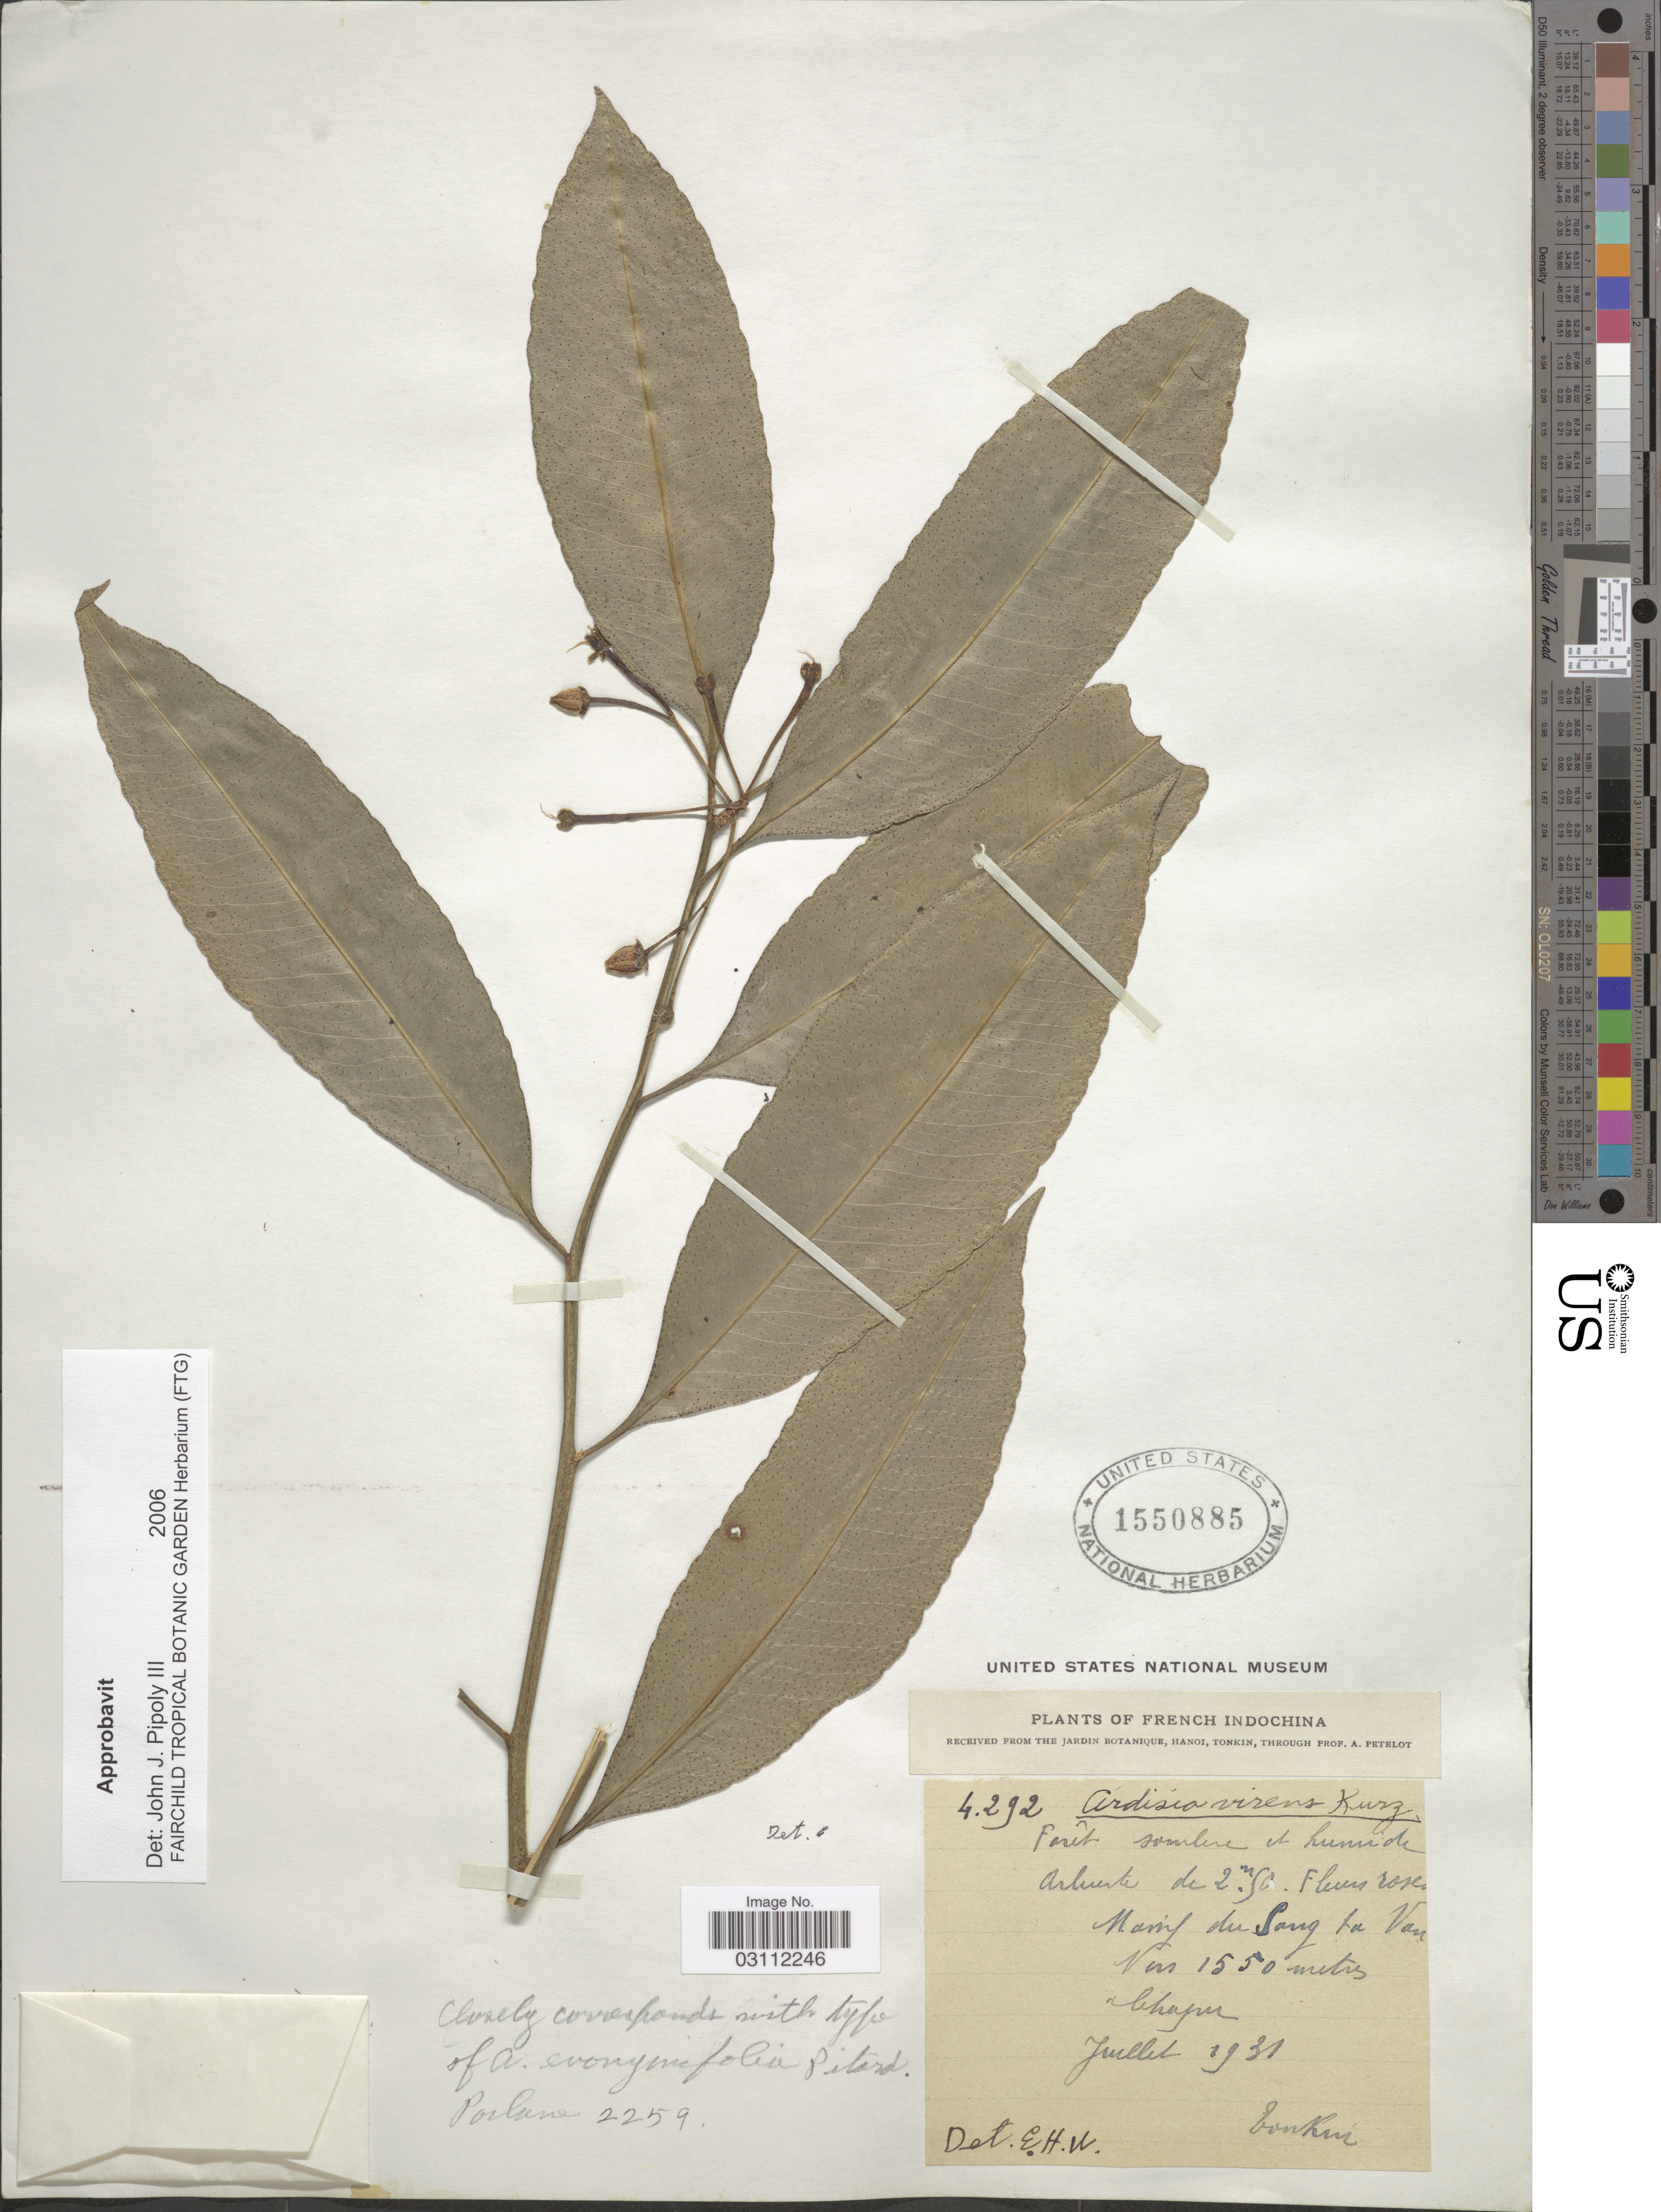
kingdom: Plantae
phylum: Tracheophyta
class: Magnoliopsida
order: Ericales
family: Primulaceae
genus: Ardisia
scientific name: Ardisia virens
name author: Kurz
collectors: A. Petelot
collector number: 4292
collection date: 1931-07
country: Vietnam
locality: French Indochina. Massif du Sang tu Van. Chapu.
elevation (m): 1550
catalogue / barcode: US 1550885